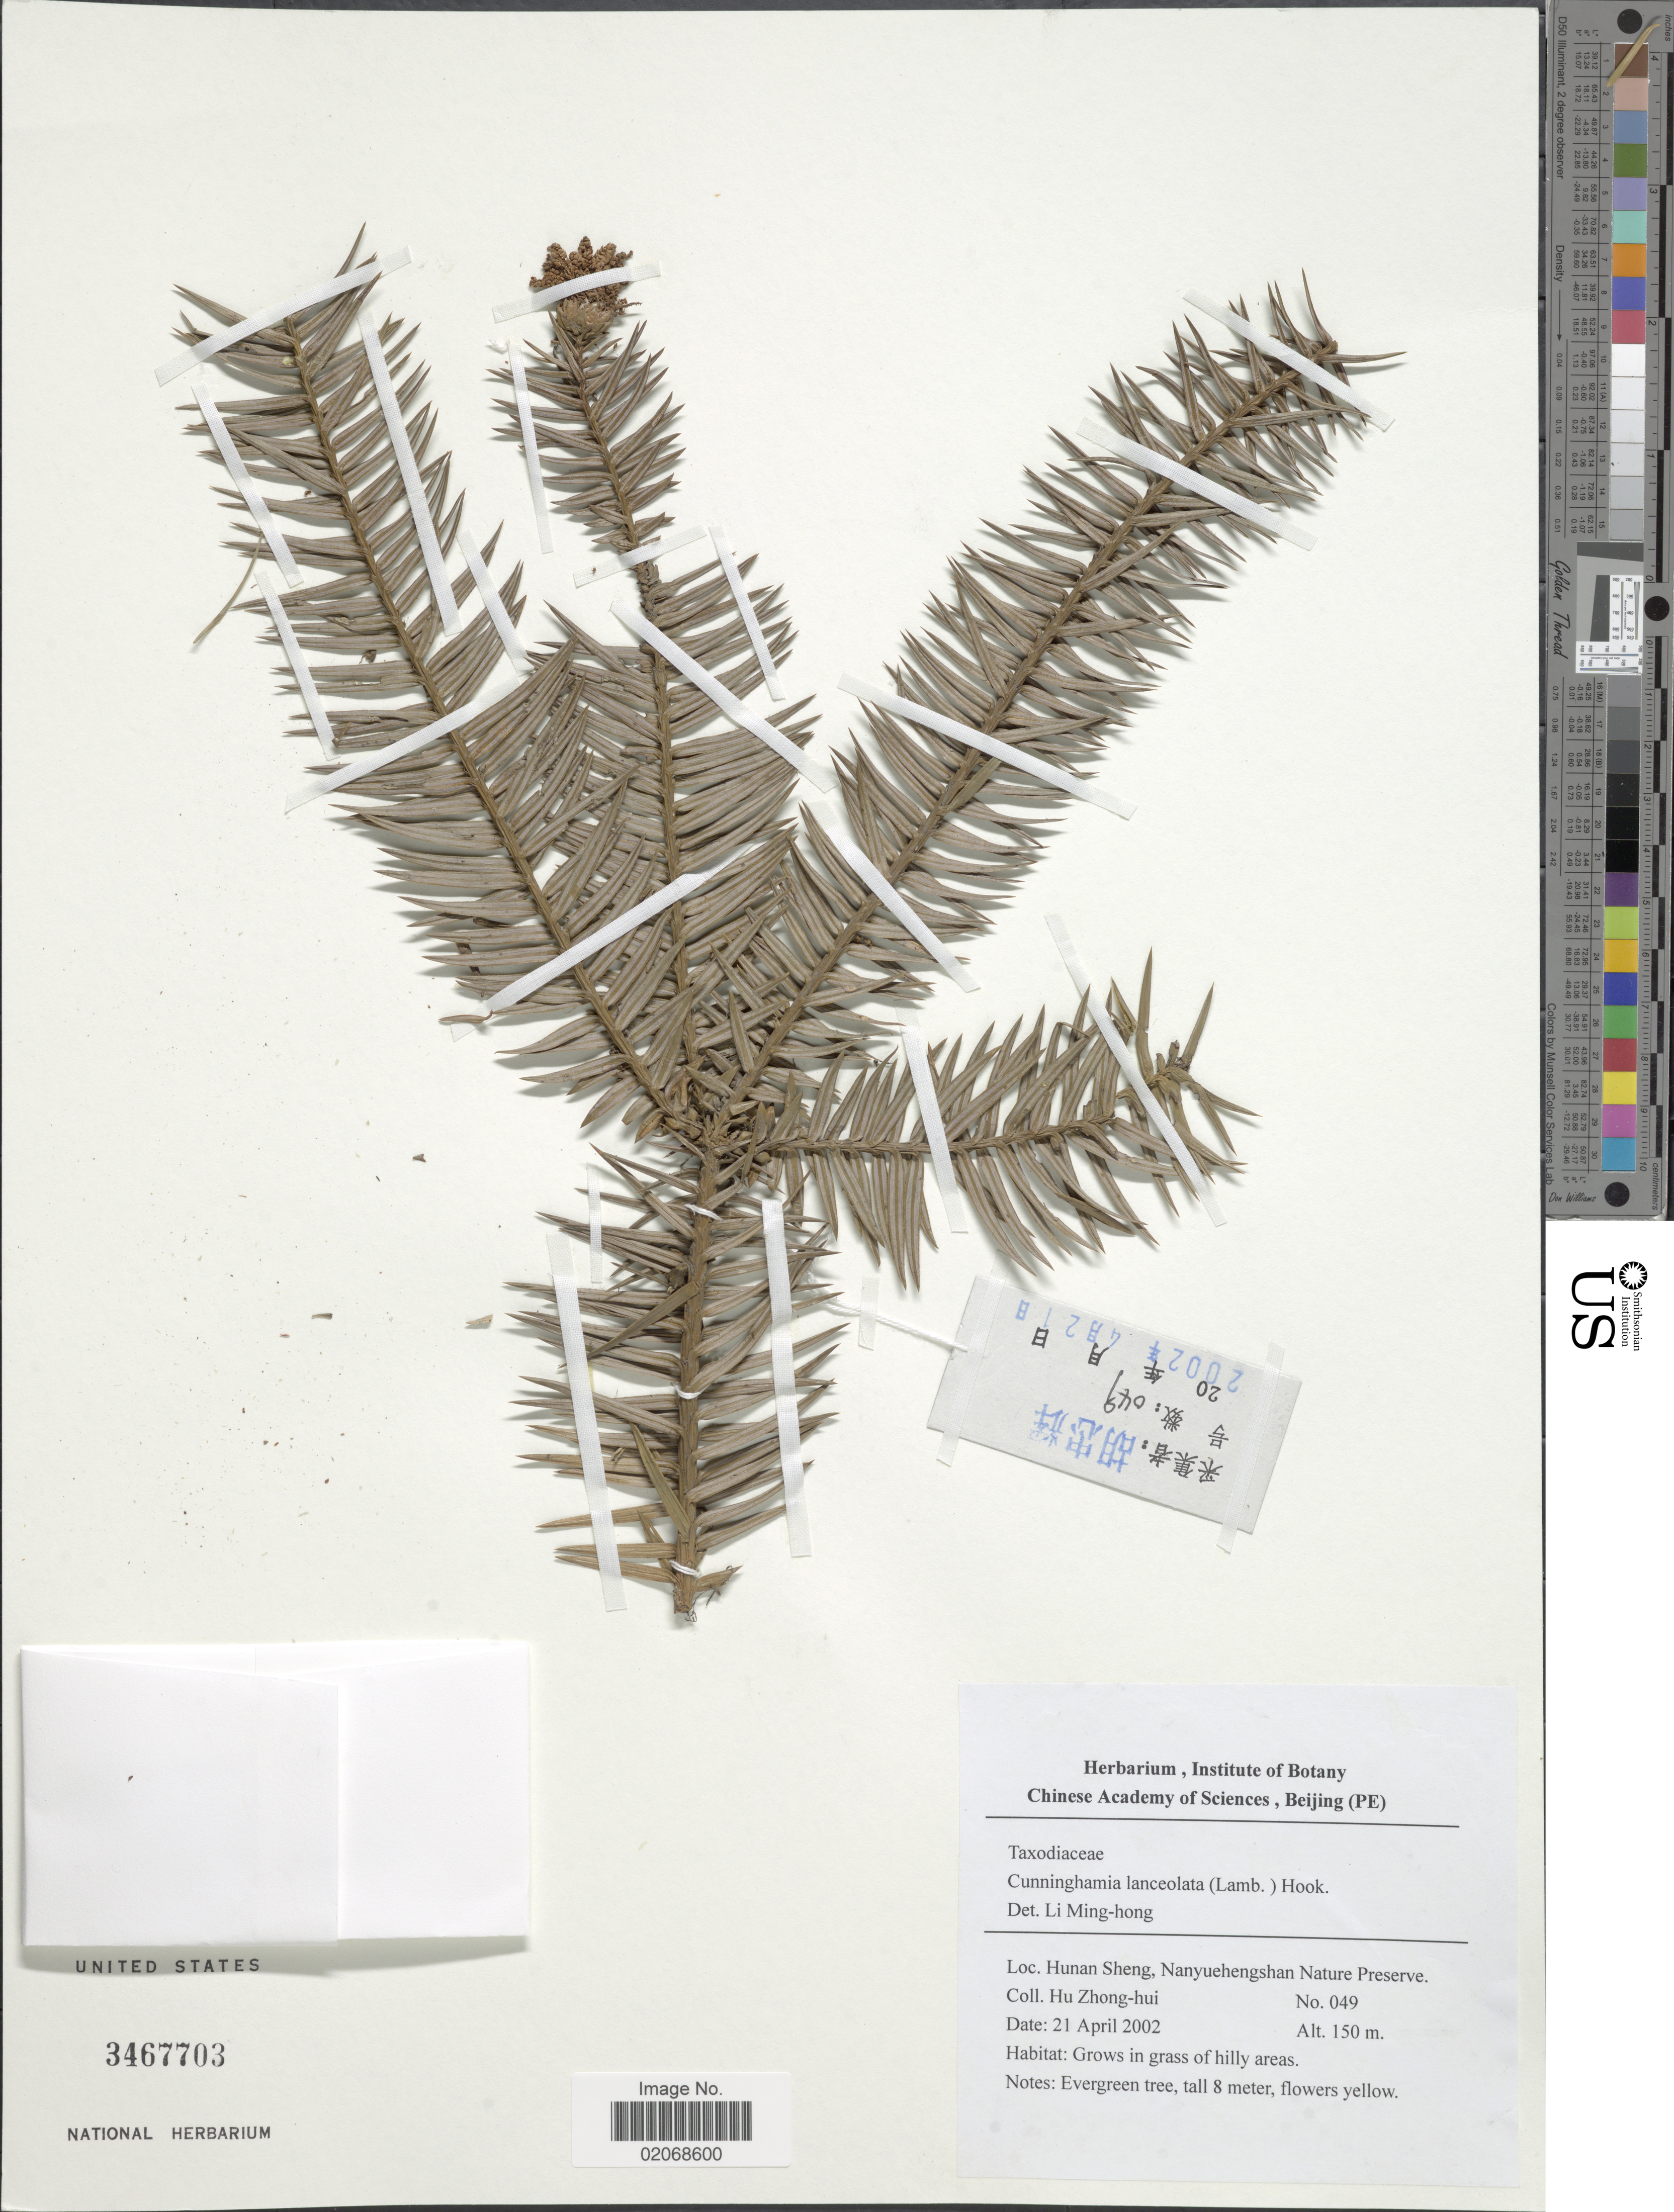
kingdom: Plantae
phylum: Tracheophyta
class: Pinopsida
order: Pinales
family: Cupressaceae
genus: Cunninghamia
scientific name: Cunninghamia lanceolata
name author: (Lamb.) Hook.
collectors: Z. H. Hu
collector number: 049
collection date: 2002-04-21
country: China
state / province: Hunan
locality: Hunan Sheng, Nanyuehengshan Nature Preserve, grows in grass of hilly areas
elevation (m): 150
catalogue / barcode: US 3467703